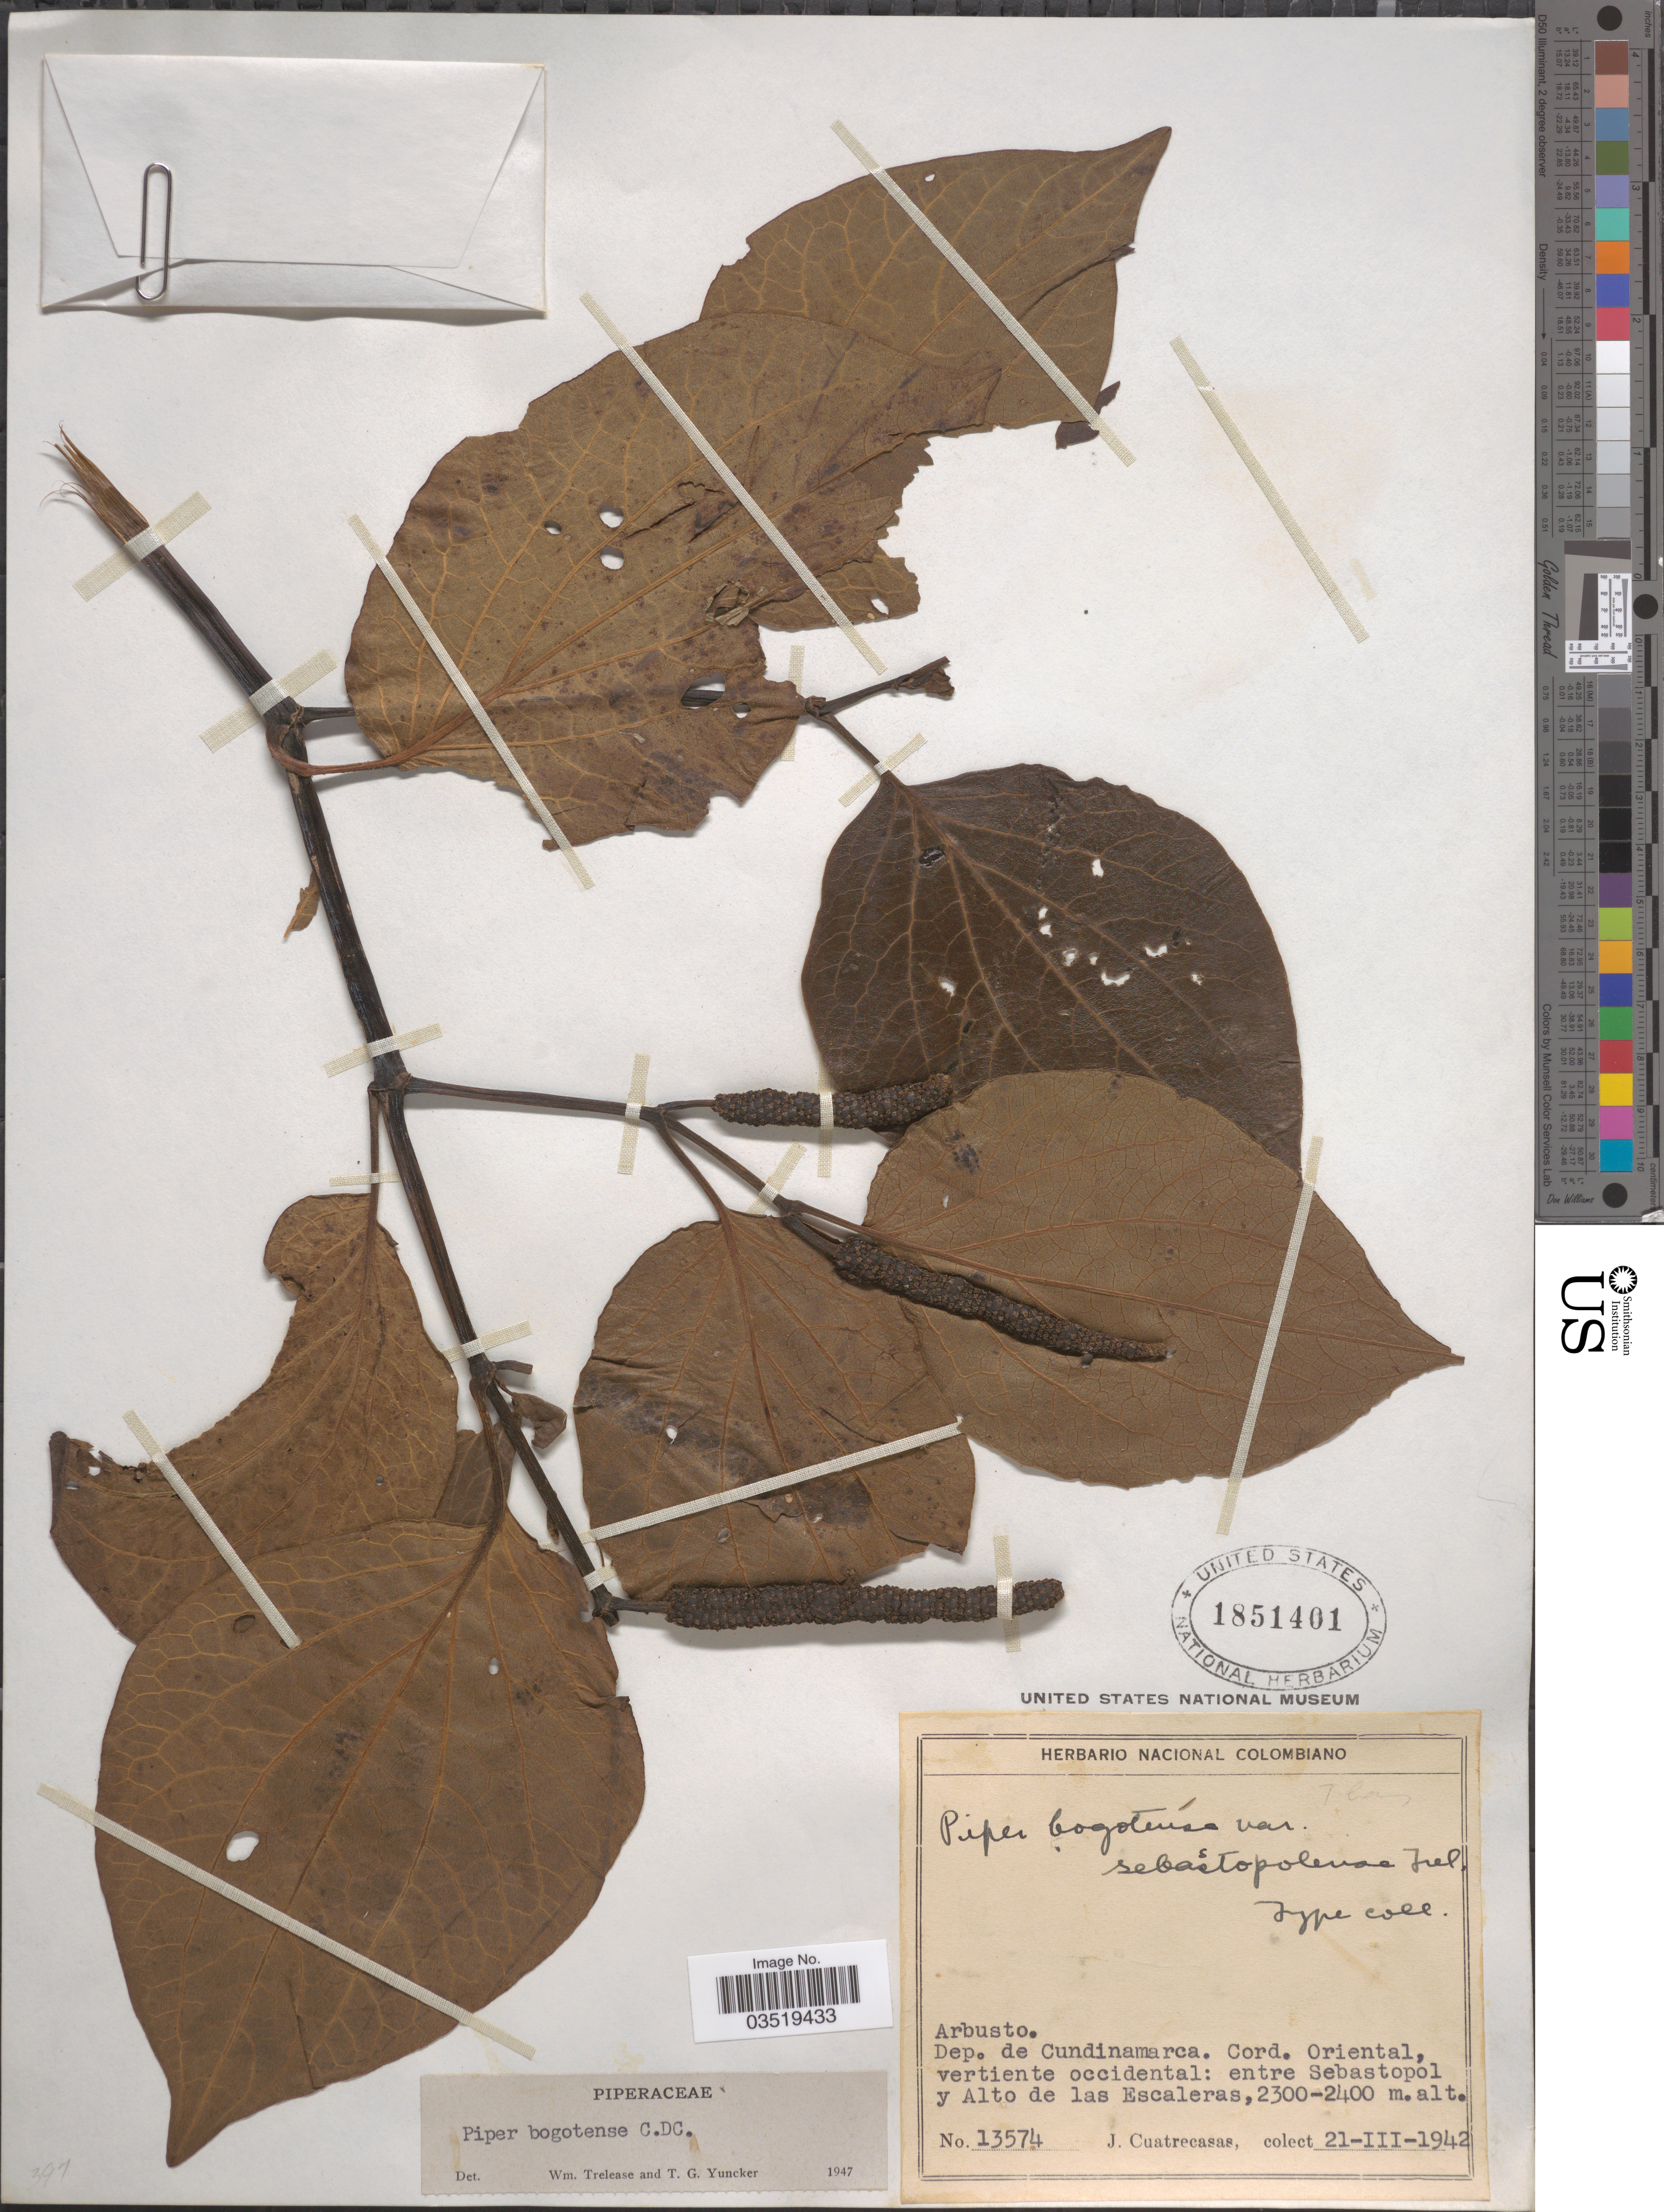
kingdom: Plantae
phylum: Tracheophyta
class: Magnoliopsida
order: Piperales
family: Piperaceae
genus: Piper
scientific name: Piper bogotense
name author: C. DC.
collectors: J. Cuatrecasas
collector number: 13574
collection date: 1942-03-21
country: Colombia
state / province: Cundinamarca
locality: Dep. de Cundinamarca. Cord. Oriental, vertiente occidental: entre Sebastopol y Alto de las Escaleras.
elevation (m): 2300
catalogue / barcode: US 1851401